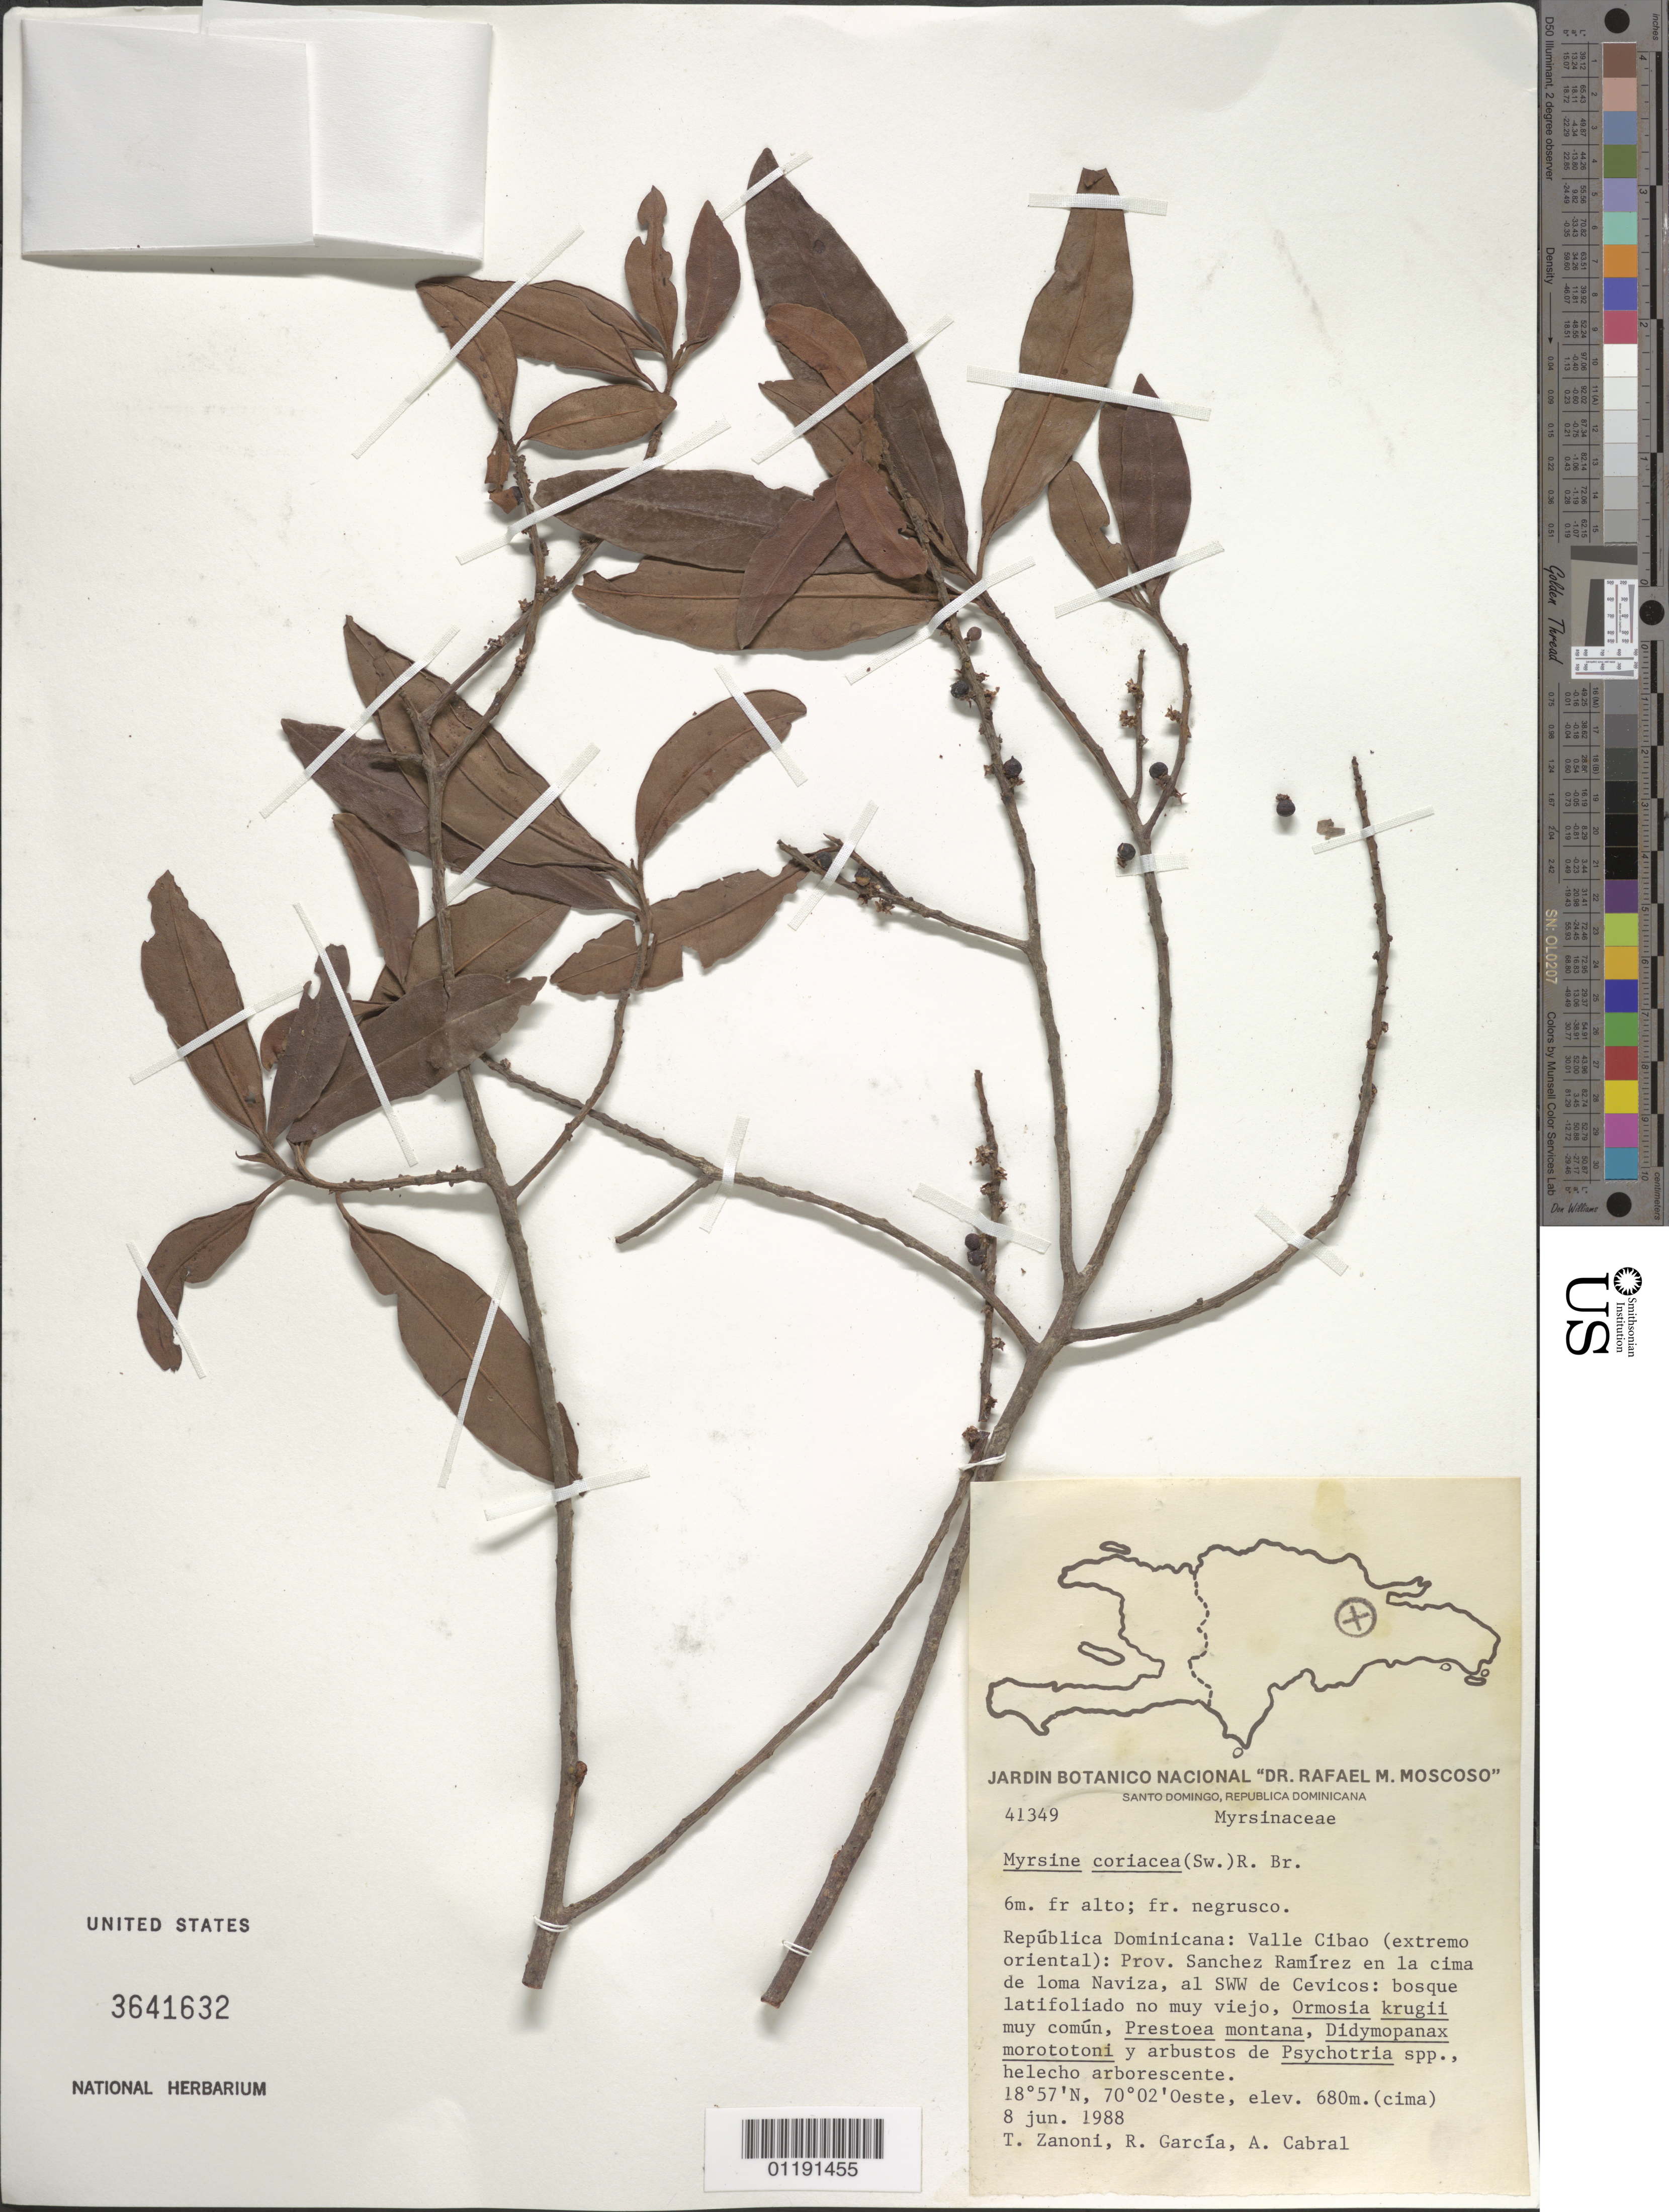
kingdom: Plantae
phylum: Tracheophyta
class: Magnoliopsida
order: Ericales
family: Primulaceae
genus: Myrsine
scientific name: Myrsine coriacea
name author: (Sw.) R. Br. ex Roem. & Schult.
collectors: T. A. Zanoni, R. G. García & A. Cabral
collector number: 41349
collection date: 1988-06-08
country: Dominican Republic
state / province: Sánchez Ramírez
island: Hispaniola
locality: Valle Cibao (E end): on top of Naviza hill, SWW of Cevicos.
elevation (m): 680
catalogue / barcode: US 3641632